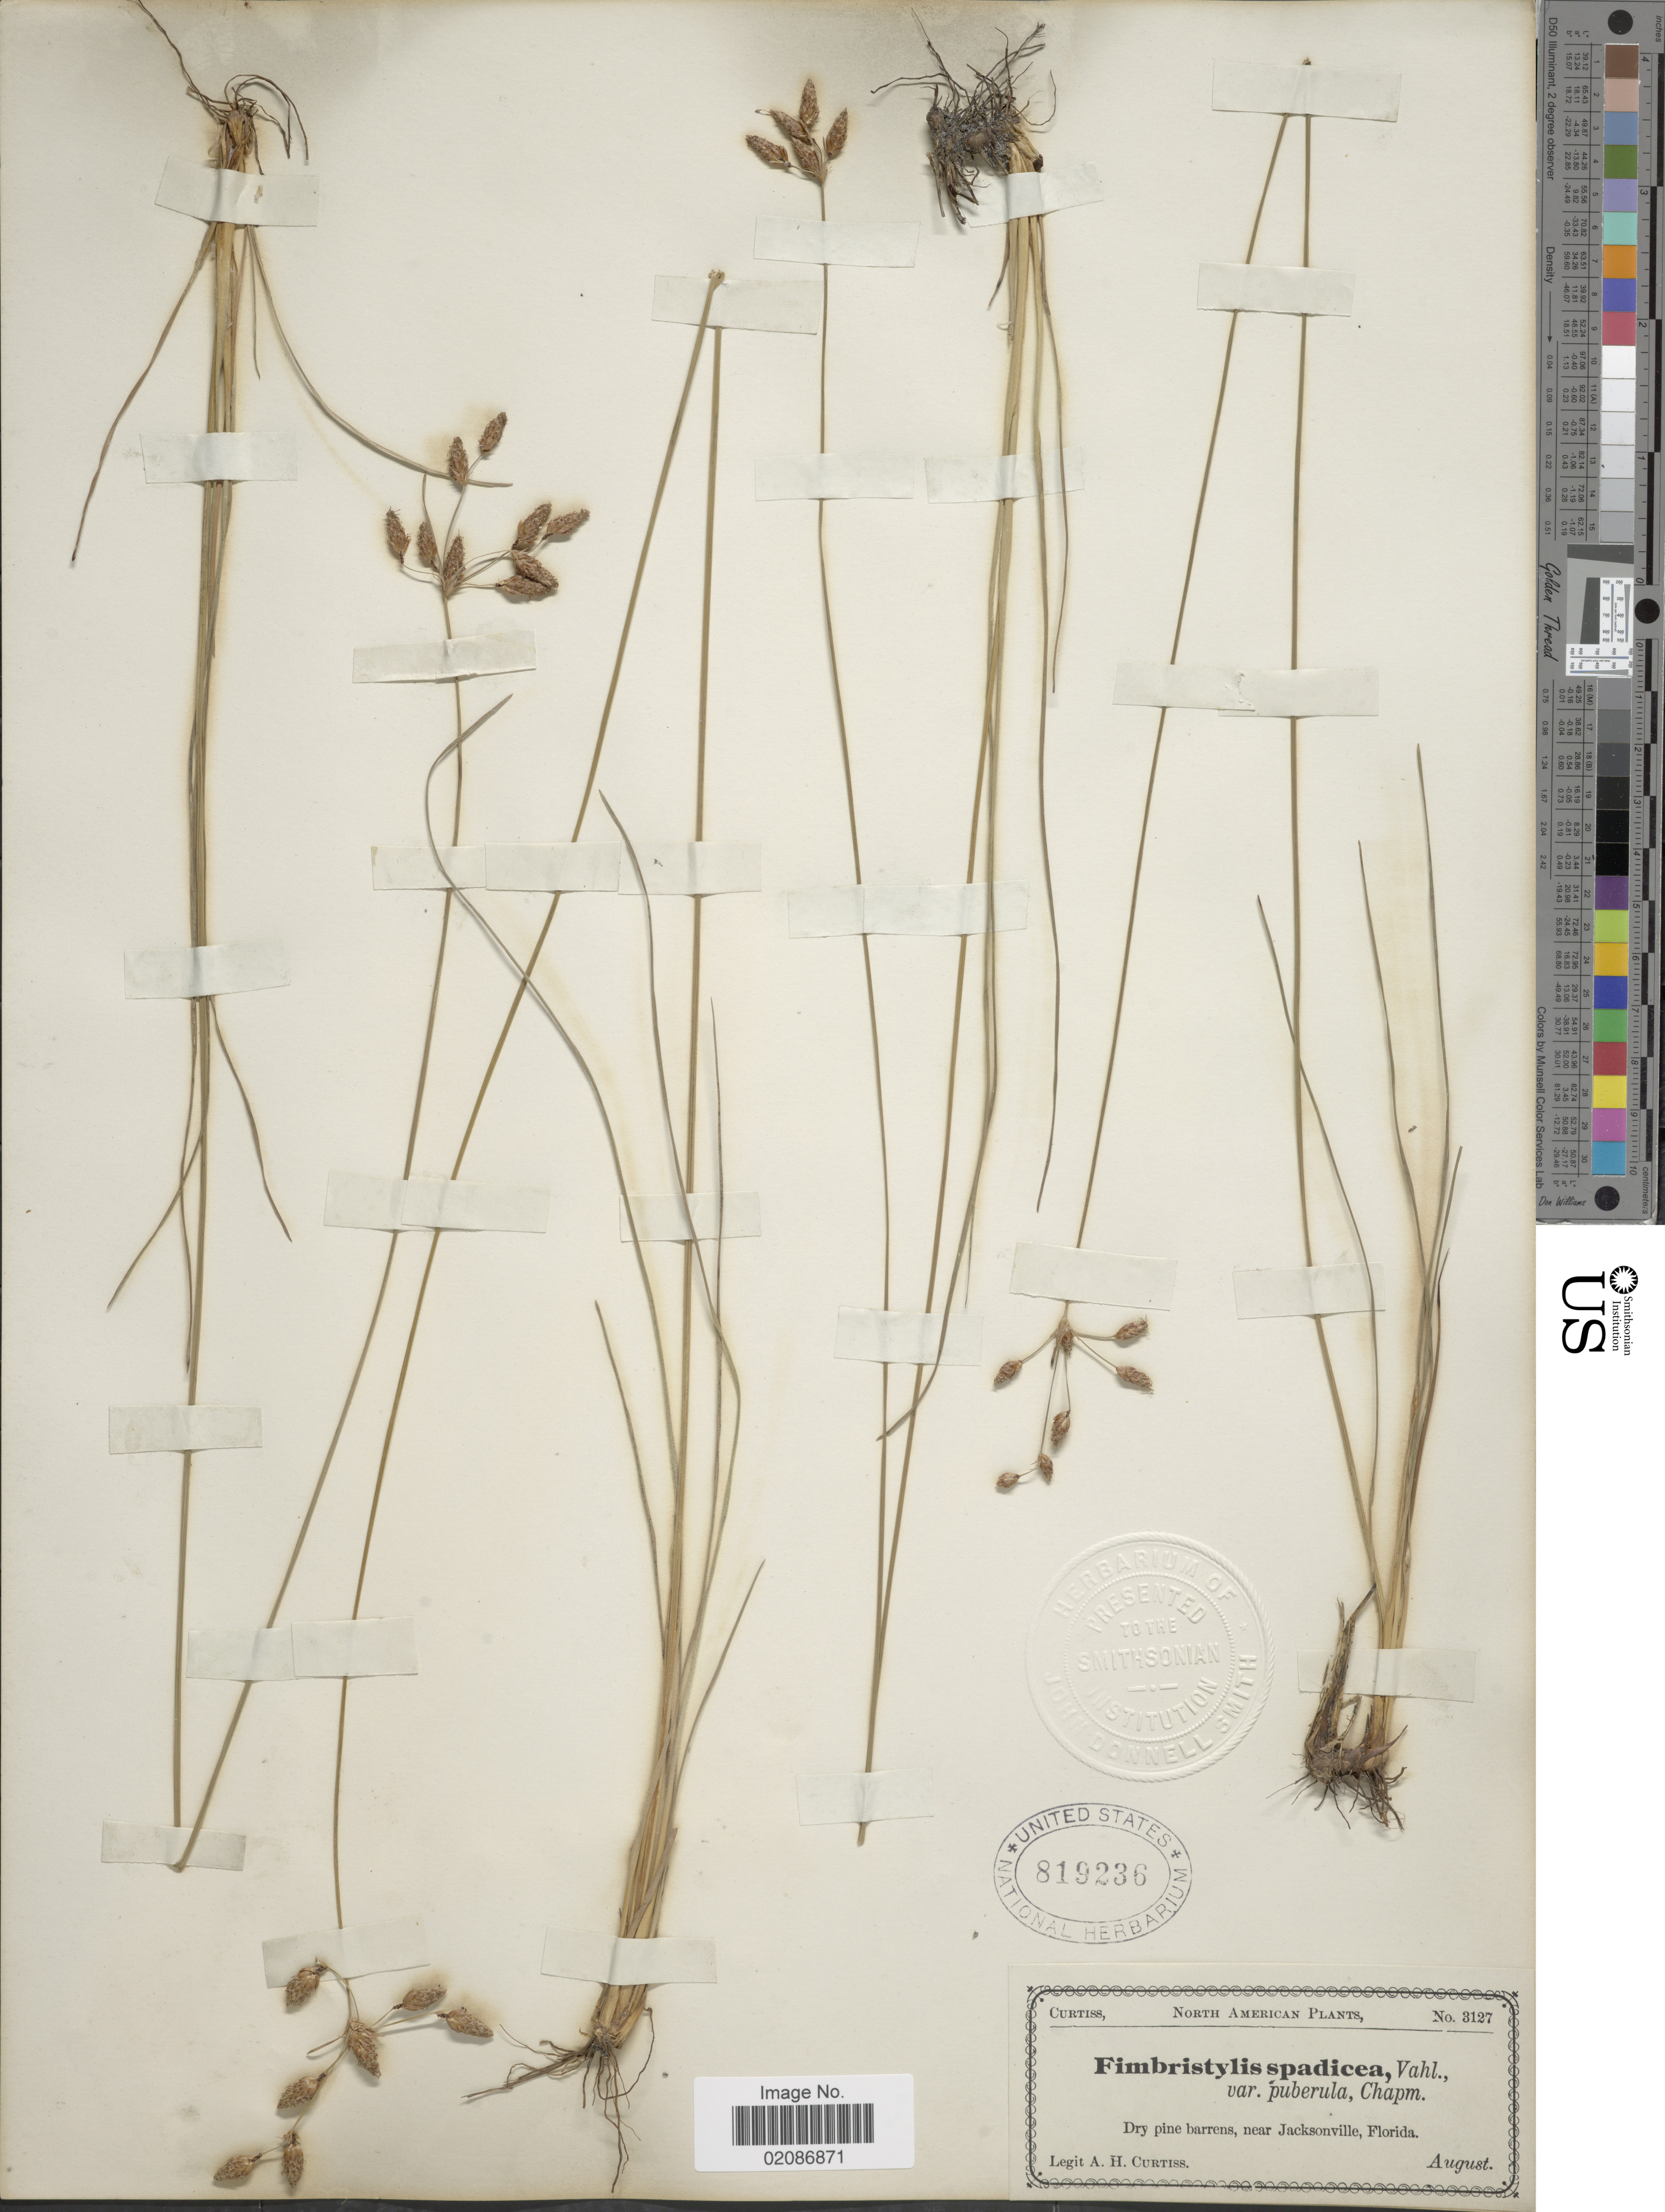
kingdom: Plantae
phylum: Tracheophyta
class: Liliopsida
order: Poales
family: Cyperaceae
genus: Fimbristylis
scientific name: Fimbristylis puberula var. puberula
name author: (Michx.) Vahl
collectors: A. H. Curtiss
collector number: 3127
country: United States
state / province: Florida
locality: Near Jacksonville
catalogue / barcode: US 819236